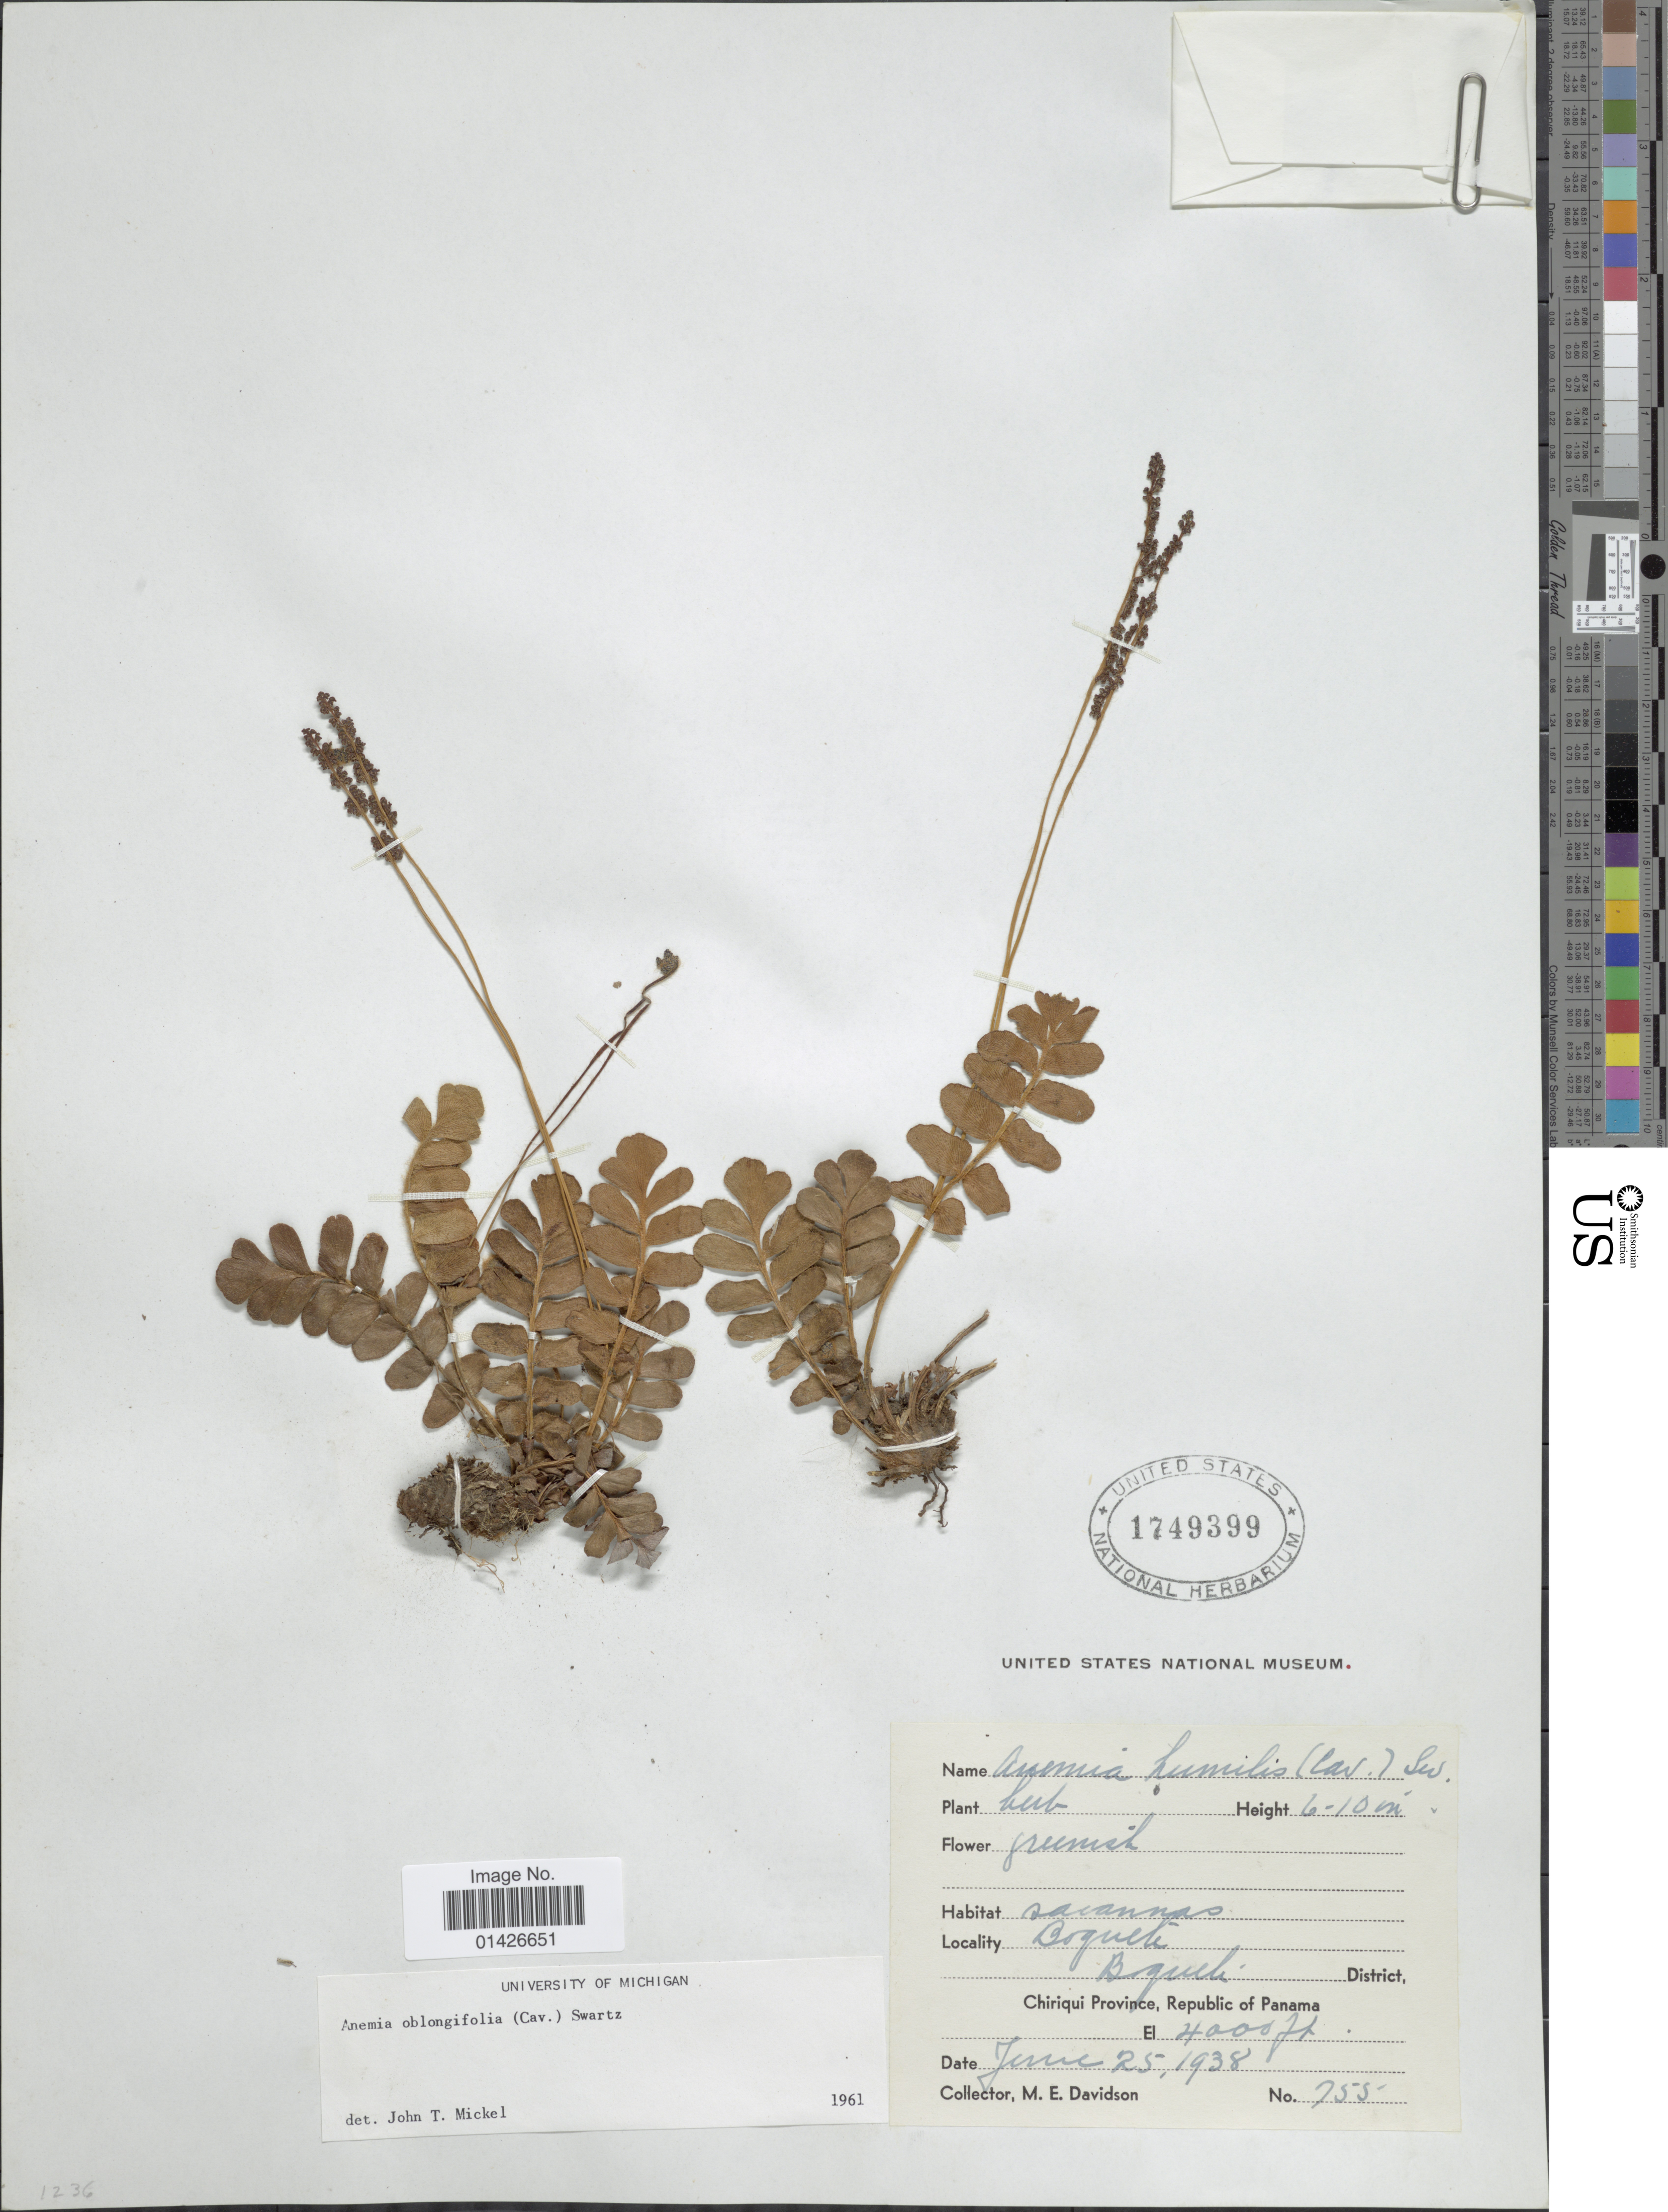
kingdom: Plantae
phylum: Tracheophyta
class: Polypodiopsida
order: Schizaeales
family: Anemiaceae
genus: Anemia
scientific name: Anemia oblongifolia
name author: (Cav.) Sw.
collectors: M. E. Davidson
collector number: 755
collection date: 1938-06-25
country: Panama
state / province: Chiriqui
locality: Boquete, Boquete District, Republic of Panama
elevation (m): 1219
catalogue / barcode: US 1749399